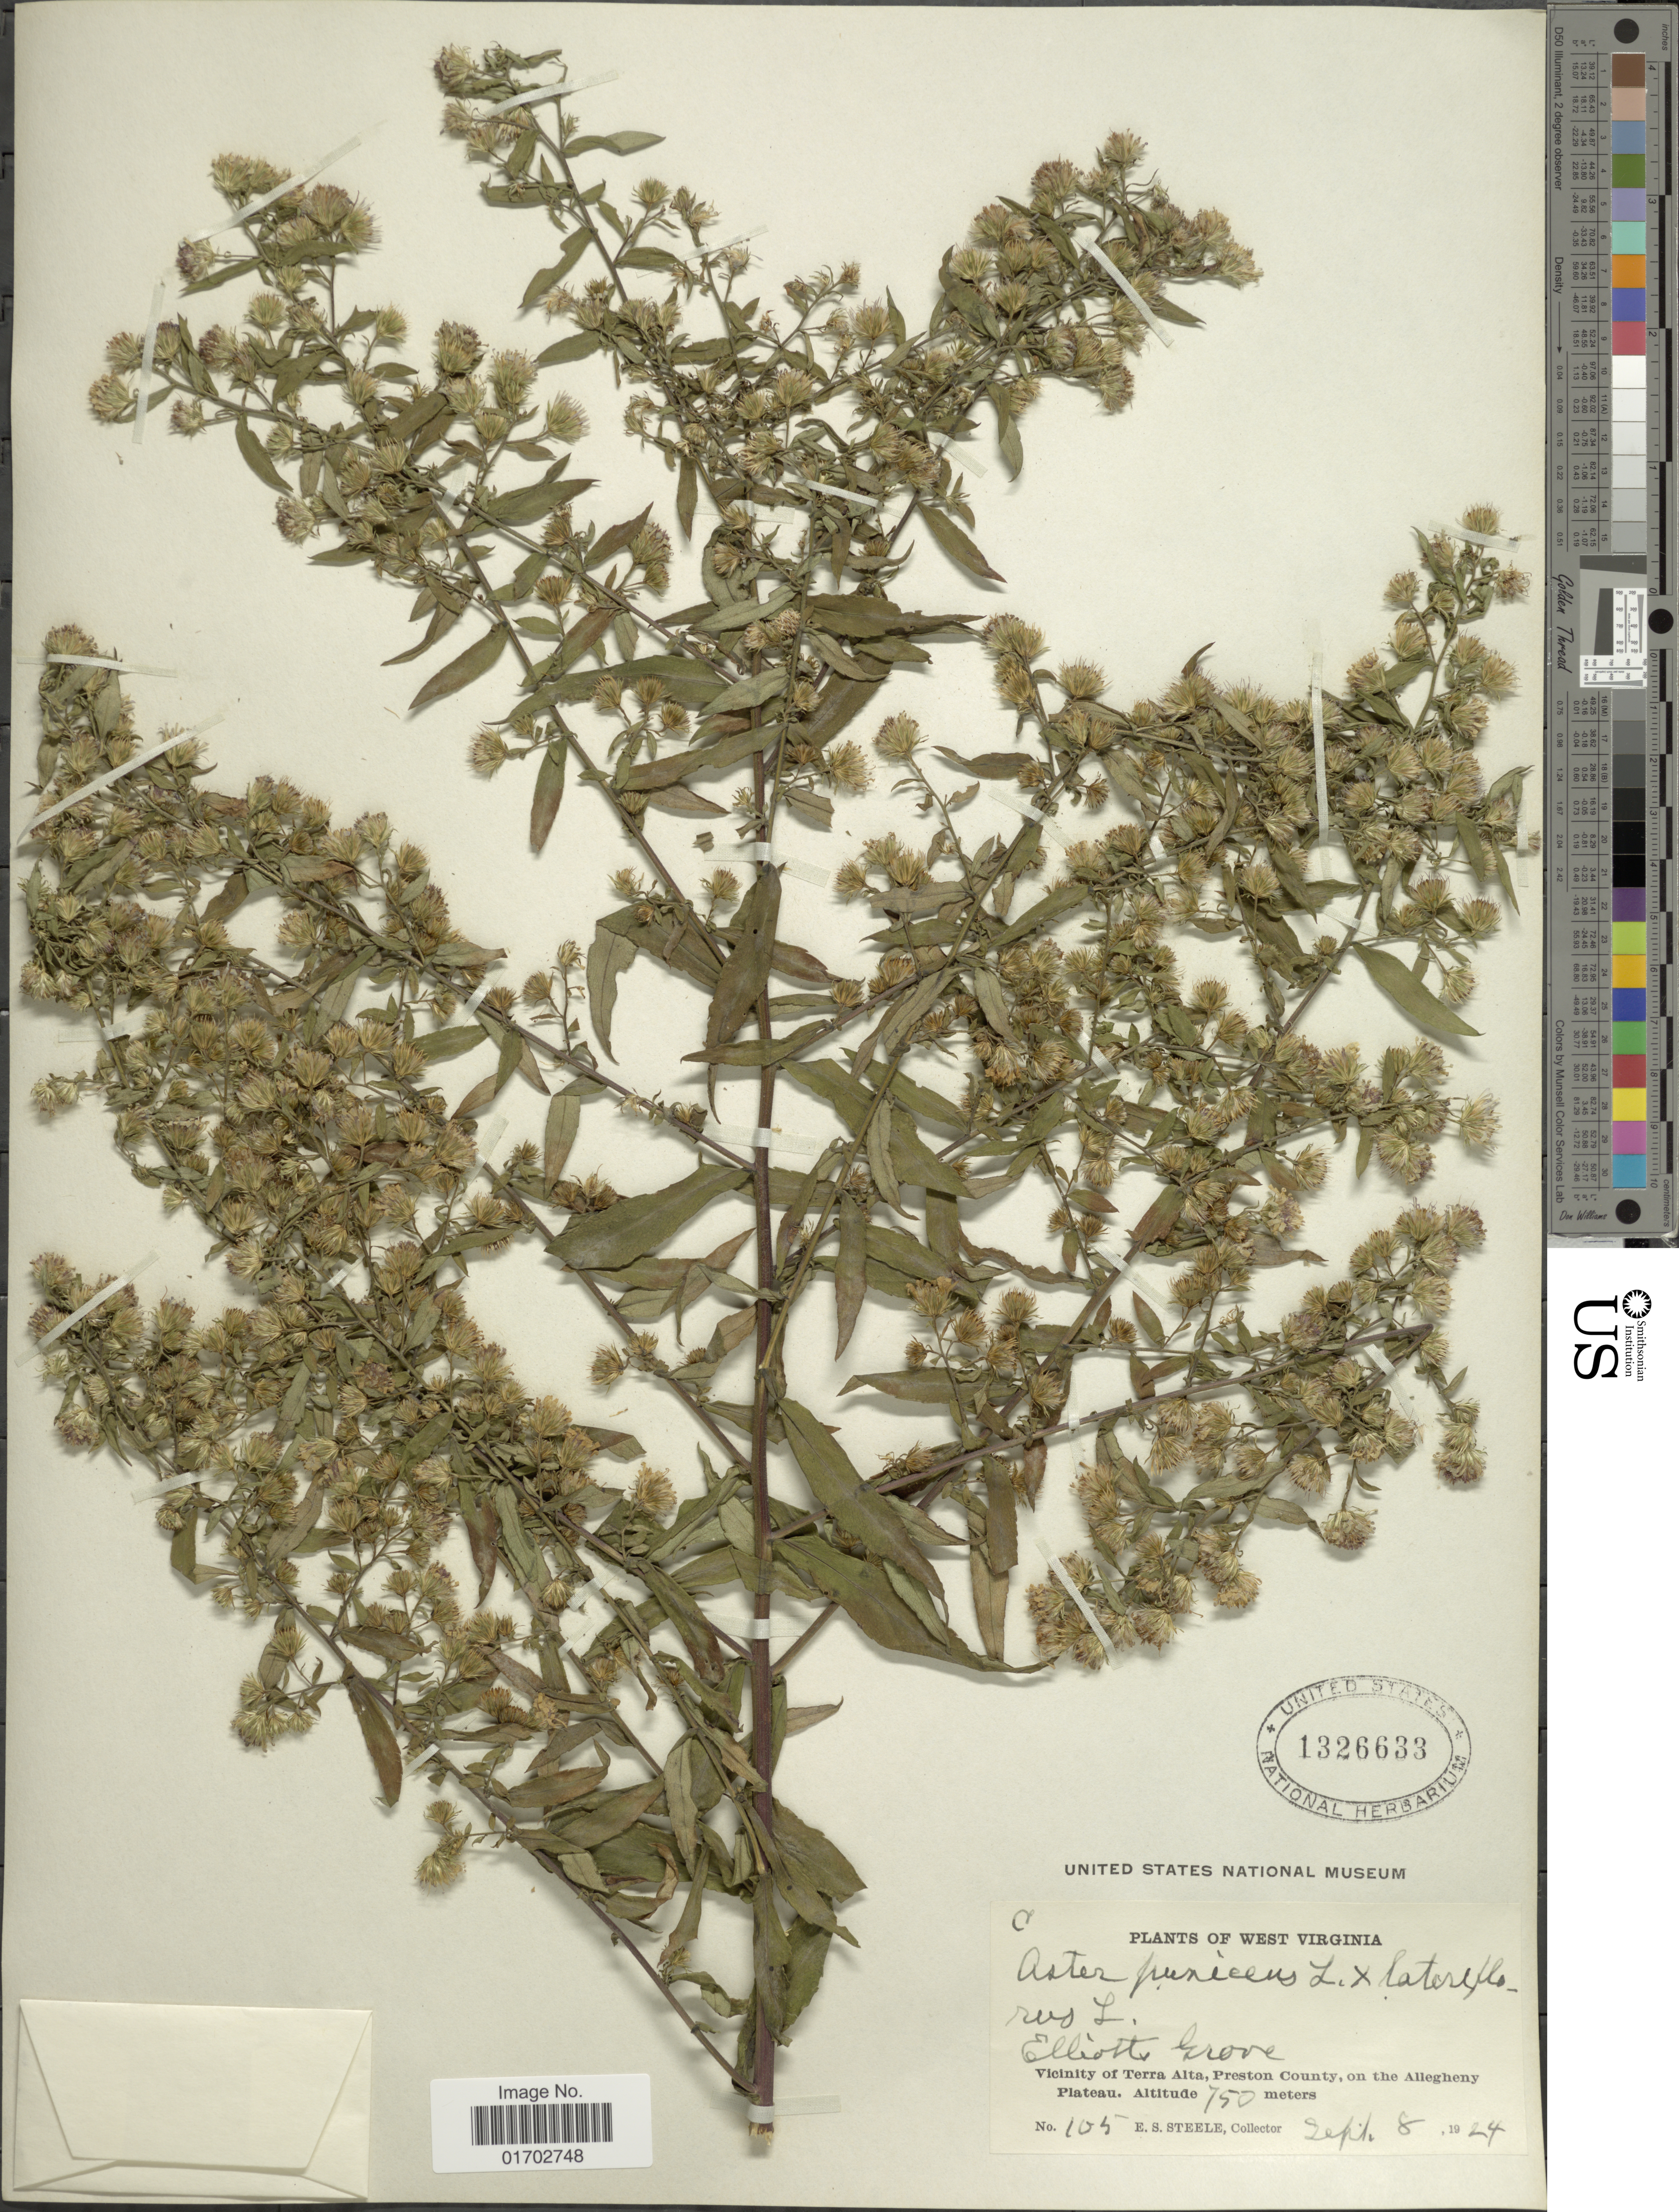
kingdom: Plantae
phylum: Tracheophyta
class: Magnoliopsida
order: Asterales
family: Asteraceae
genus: Symphyotrichum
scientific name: Symphyotrichum puniceum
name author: (L.) Á. Löve & D. Löve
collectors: E. Steele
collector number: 105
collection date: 1924-09-08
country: United States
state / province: West Virginia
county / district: Preston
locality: Elloits Grove, vicinity of Terra Alta, Preston County, on the Allegheny Plateau.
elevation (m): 750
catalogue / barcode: US 1326633